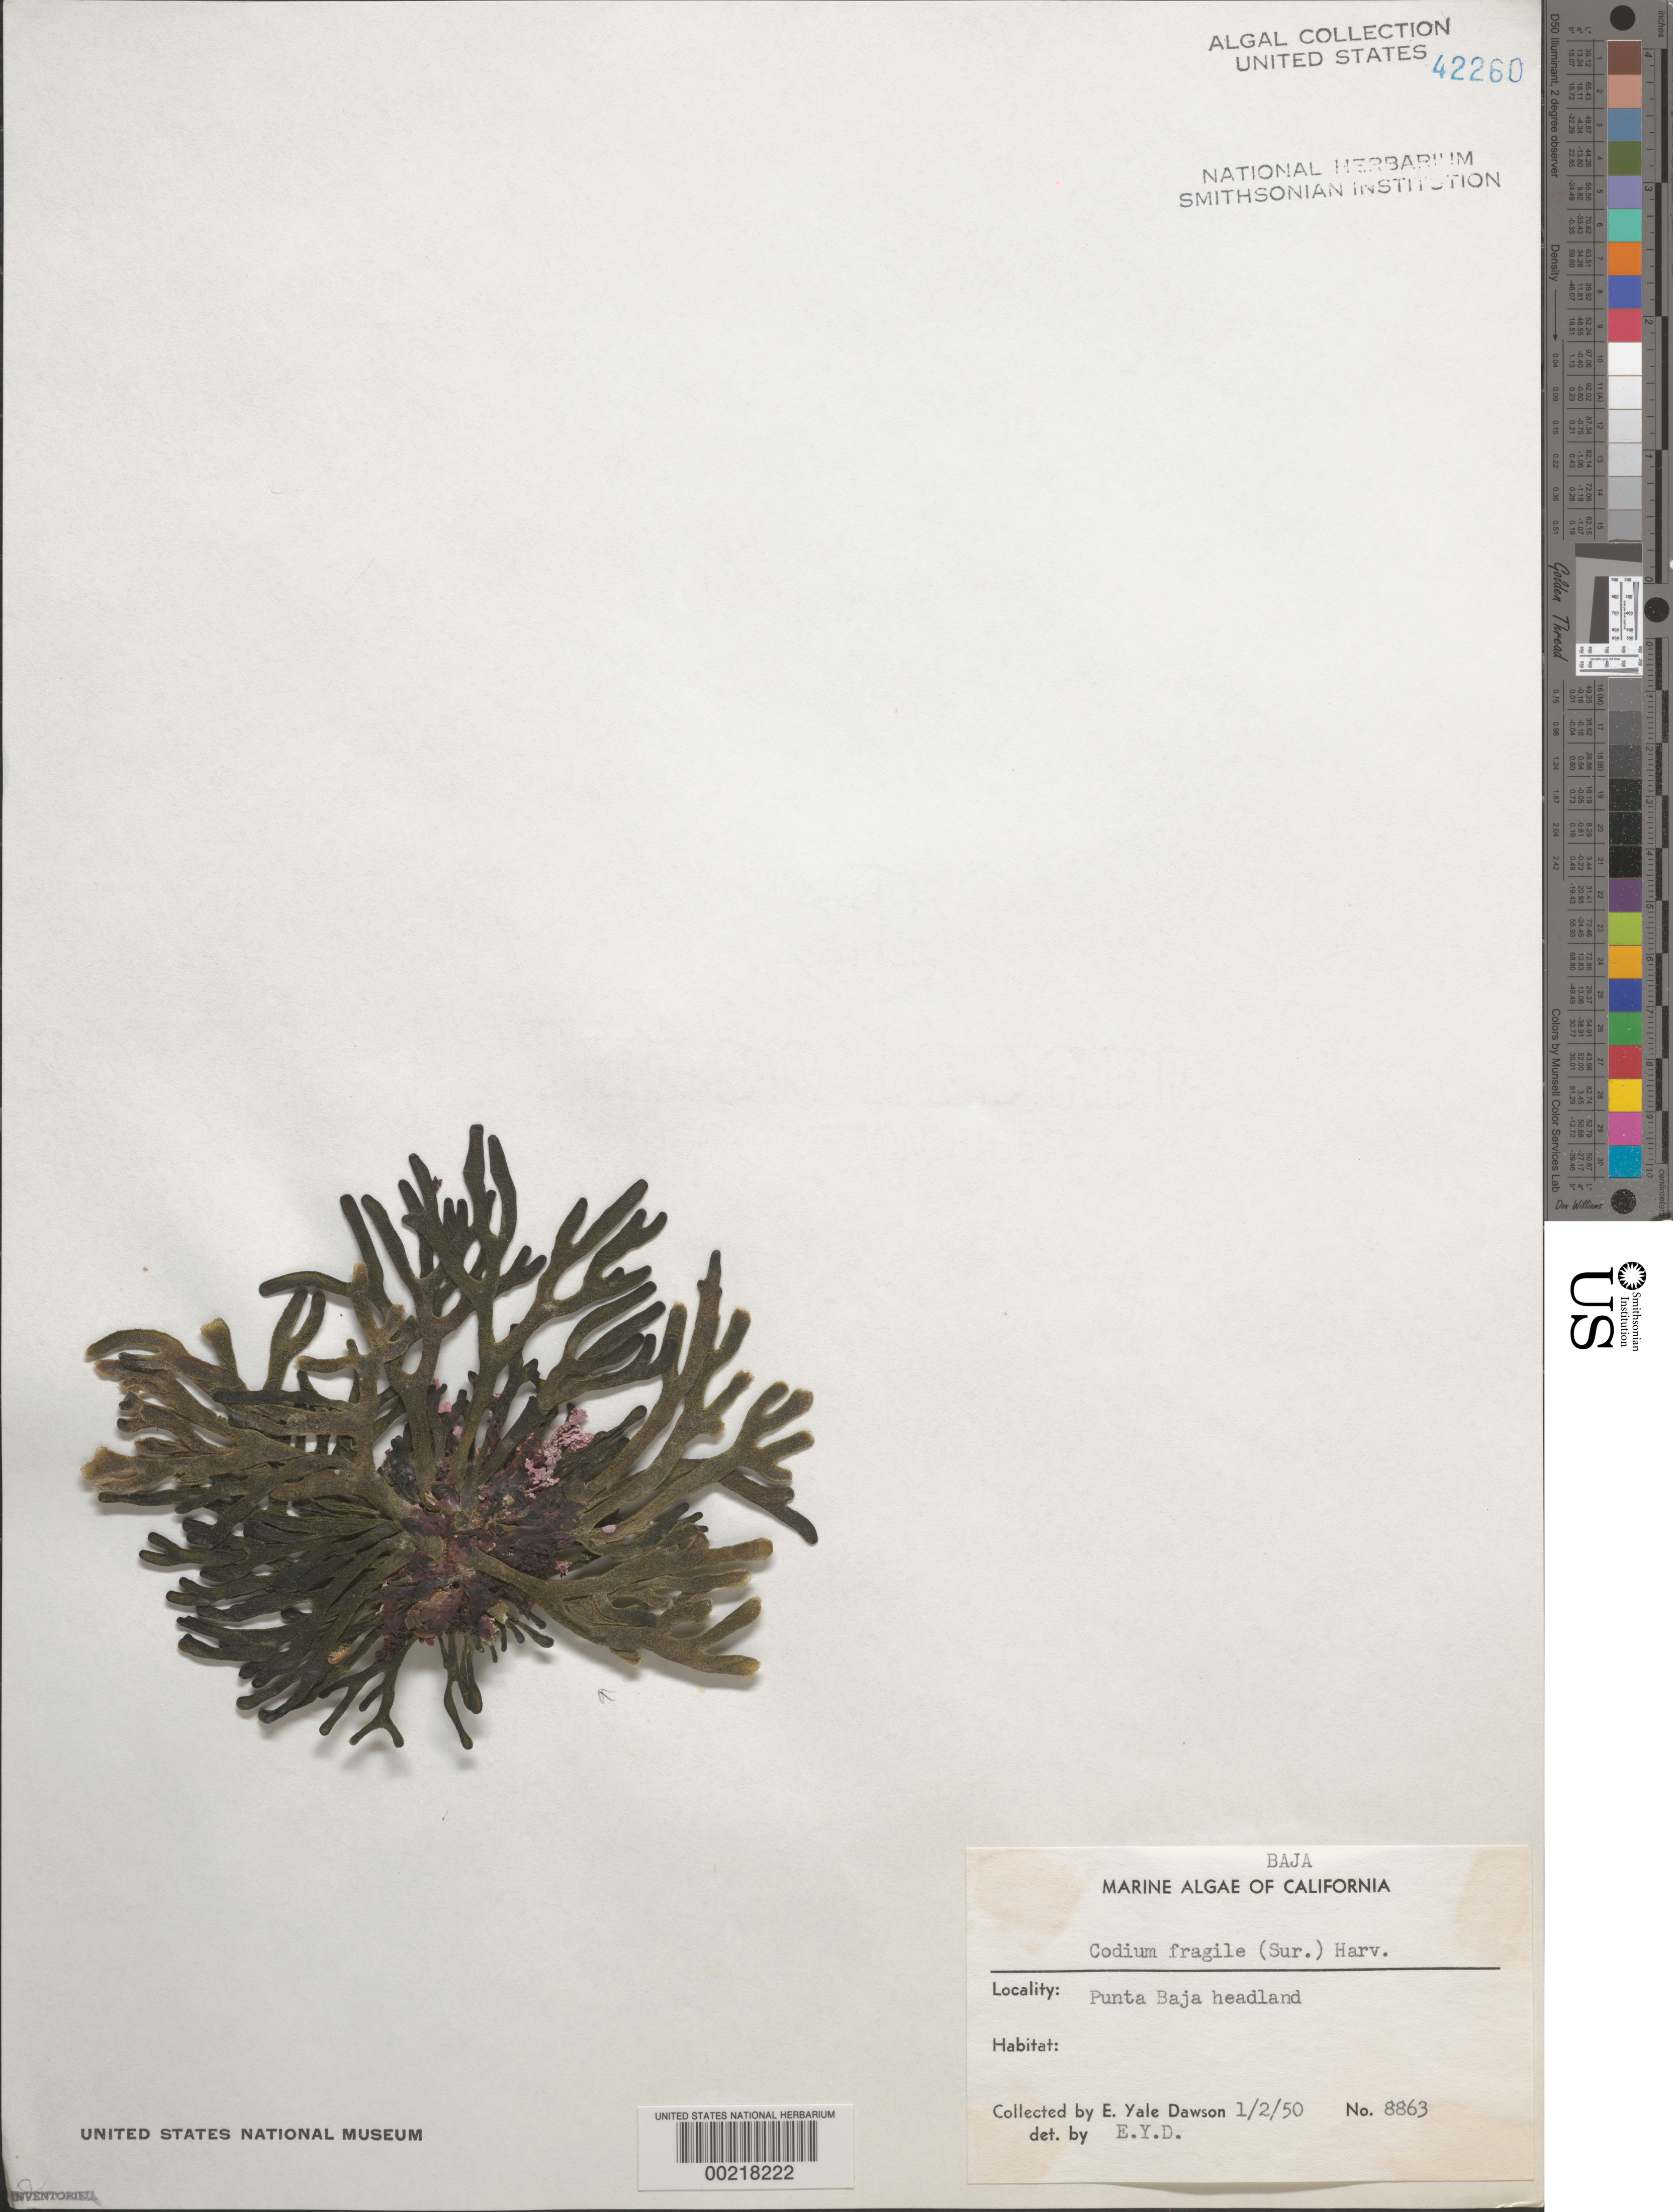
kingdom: Plantae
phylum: Chlorophyta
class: Ulvophyceae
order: Bryopsidales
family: Codiaceae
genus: Codium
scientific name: Codium fragile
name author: (Suringar) P. Hariot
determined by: Dawson, E. Y.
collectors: E. Y. Dawson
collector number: EYD 8863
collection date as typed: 02 Jan 1950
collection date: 1950-01-02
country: Mexico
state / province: Baja California Norte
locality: Punta Baja headland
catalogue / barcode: US 42260